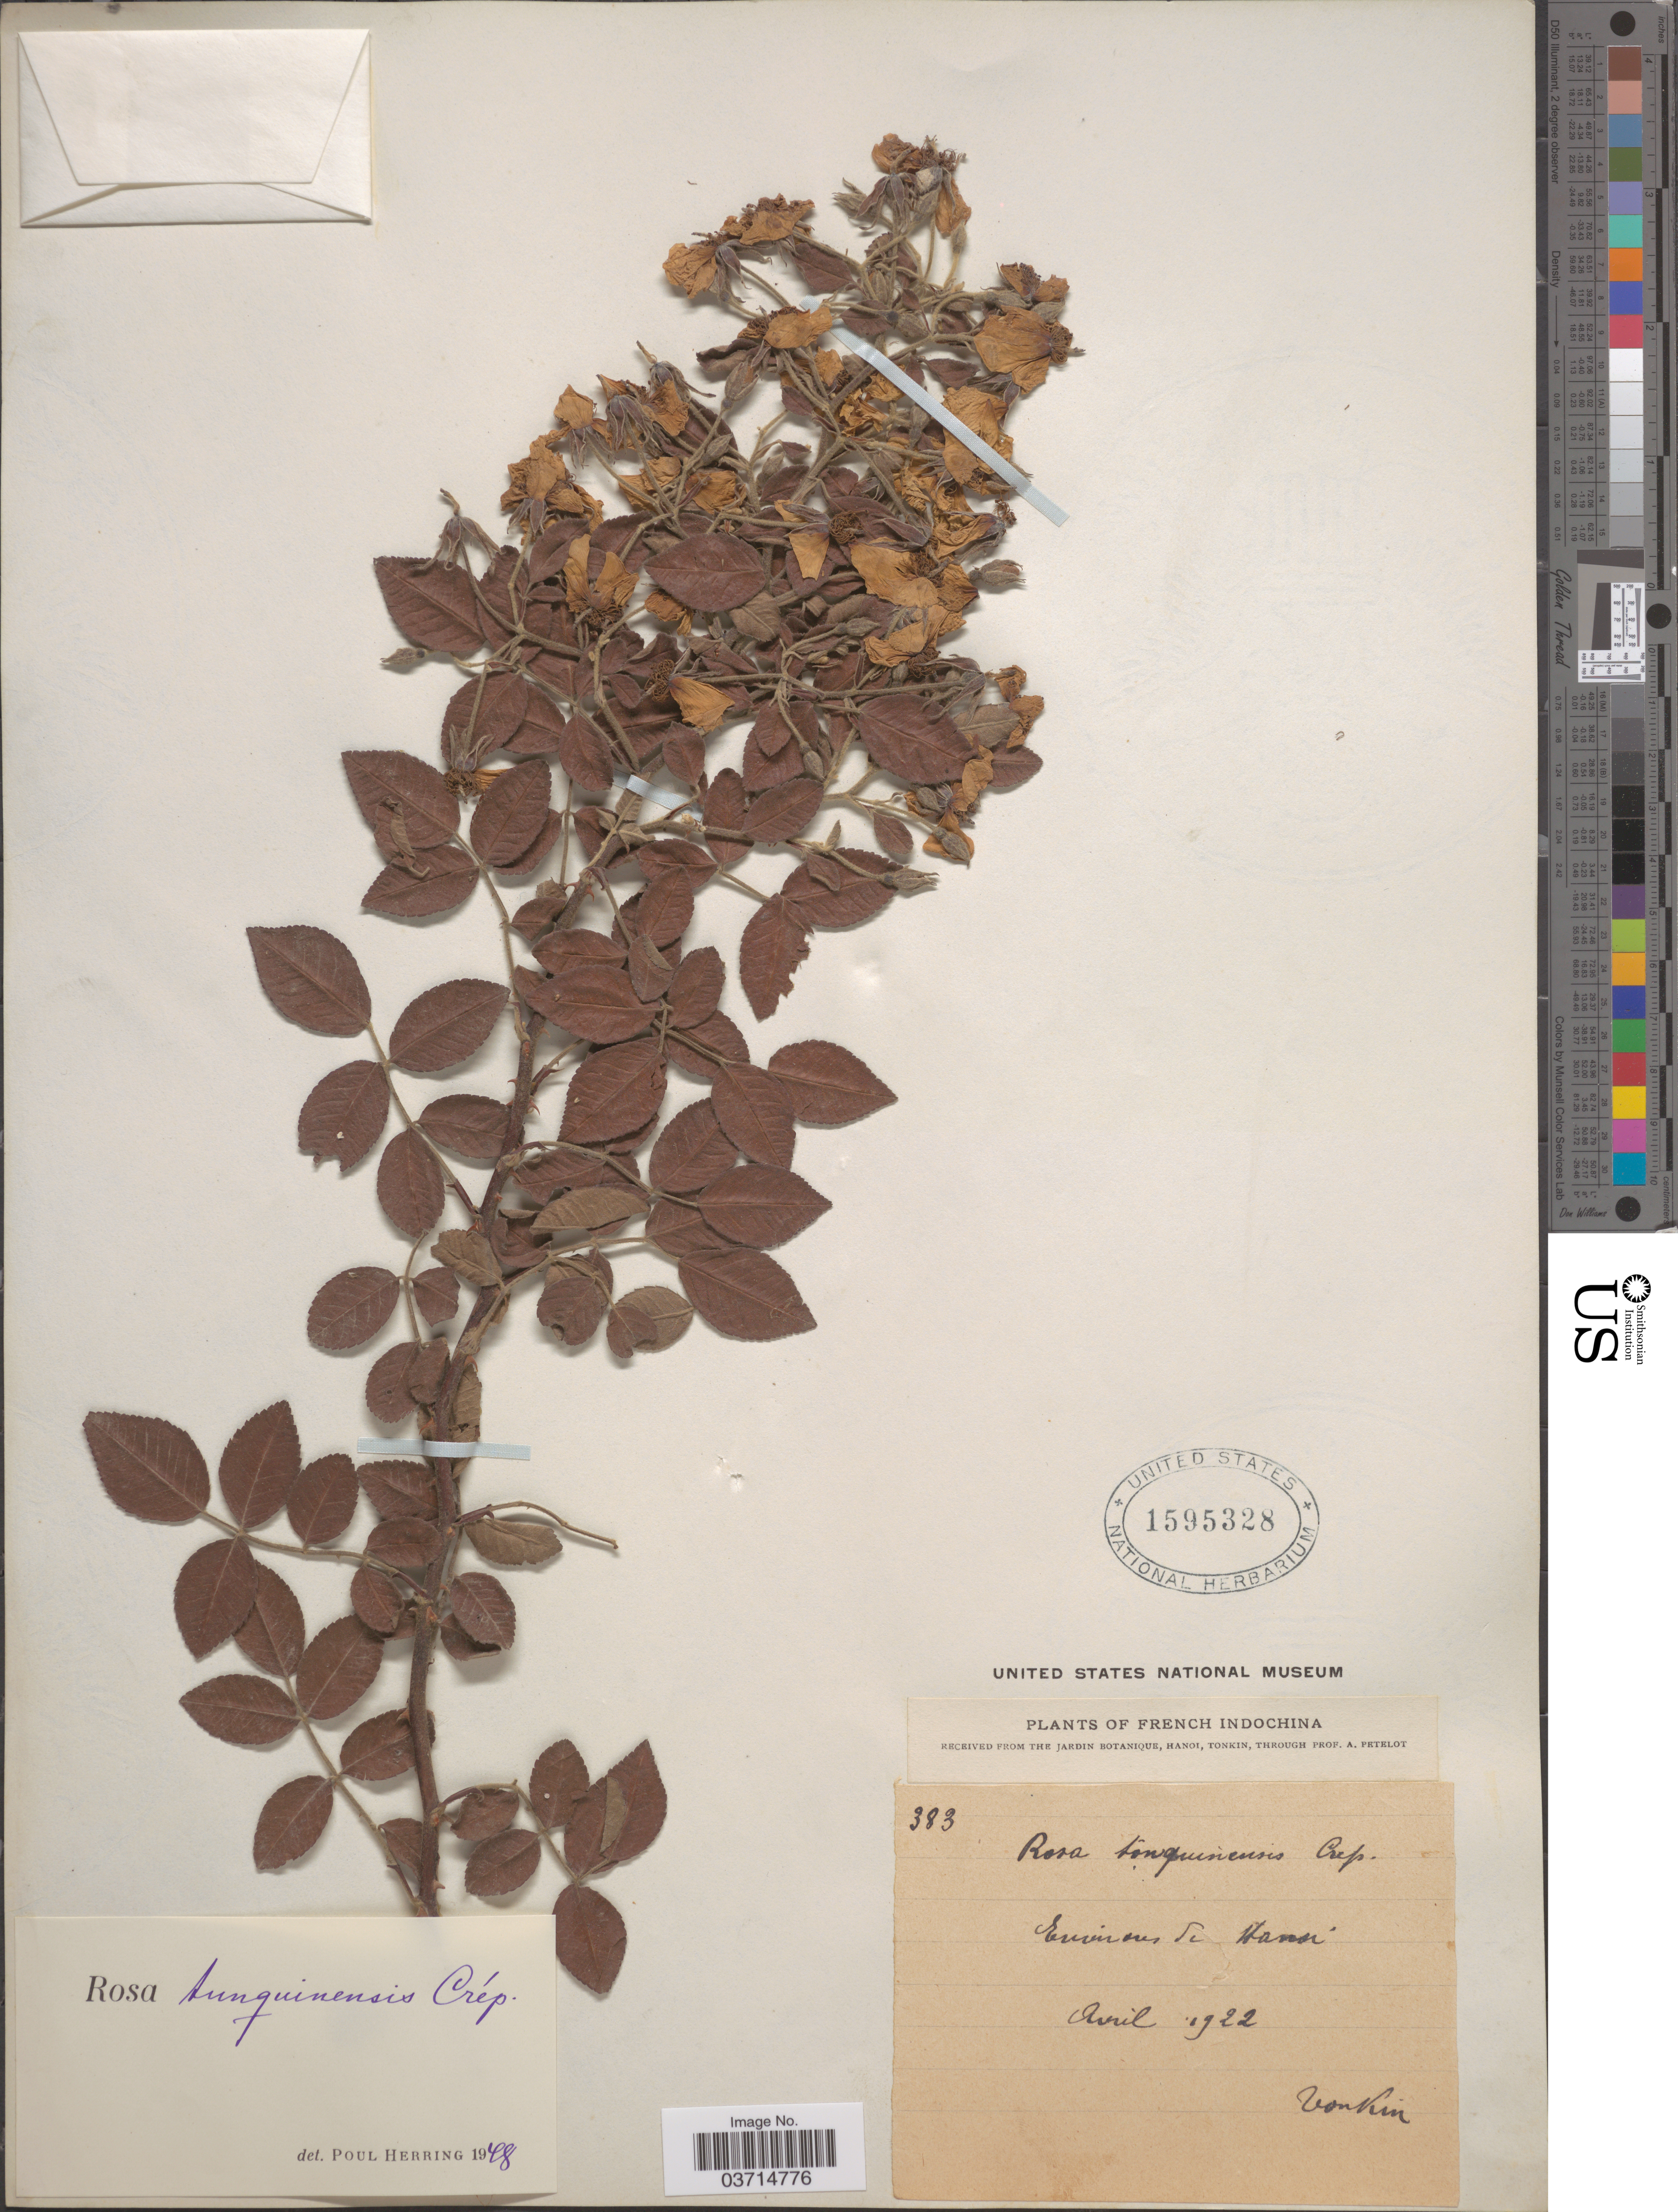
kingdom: Plantae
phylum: Tracheophyta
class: Magnoliopsida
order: Rosales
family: Rosaceae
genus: Rosa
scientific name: Rosa tonquinensis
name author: Crép.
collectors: P. A. Pételot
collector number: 383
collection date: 1922-04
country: Vietnam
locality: French Indochina. Environs de Hanoi.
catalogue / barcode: US 1595328